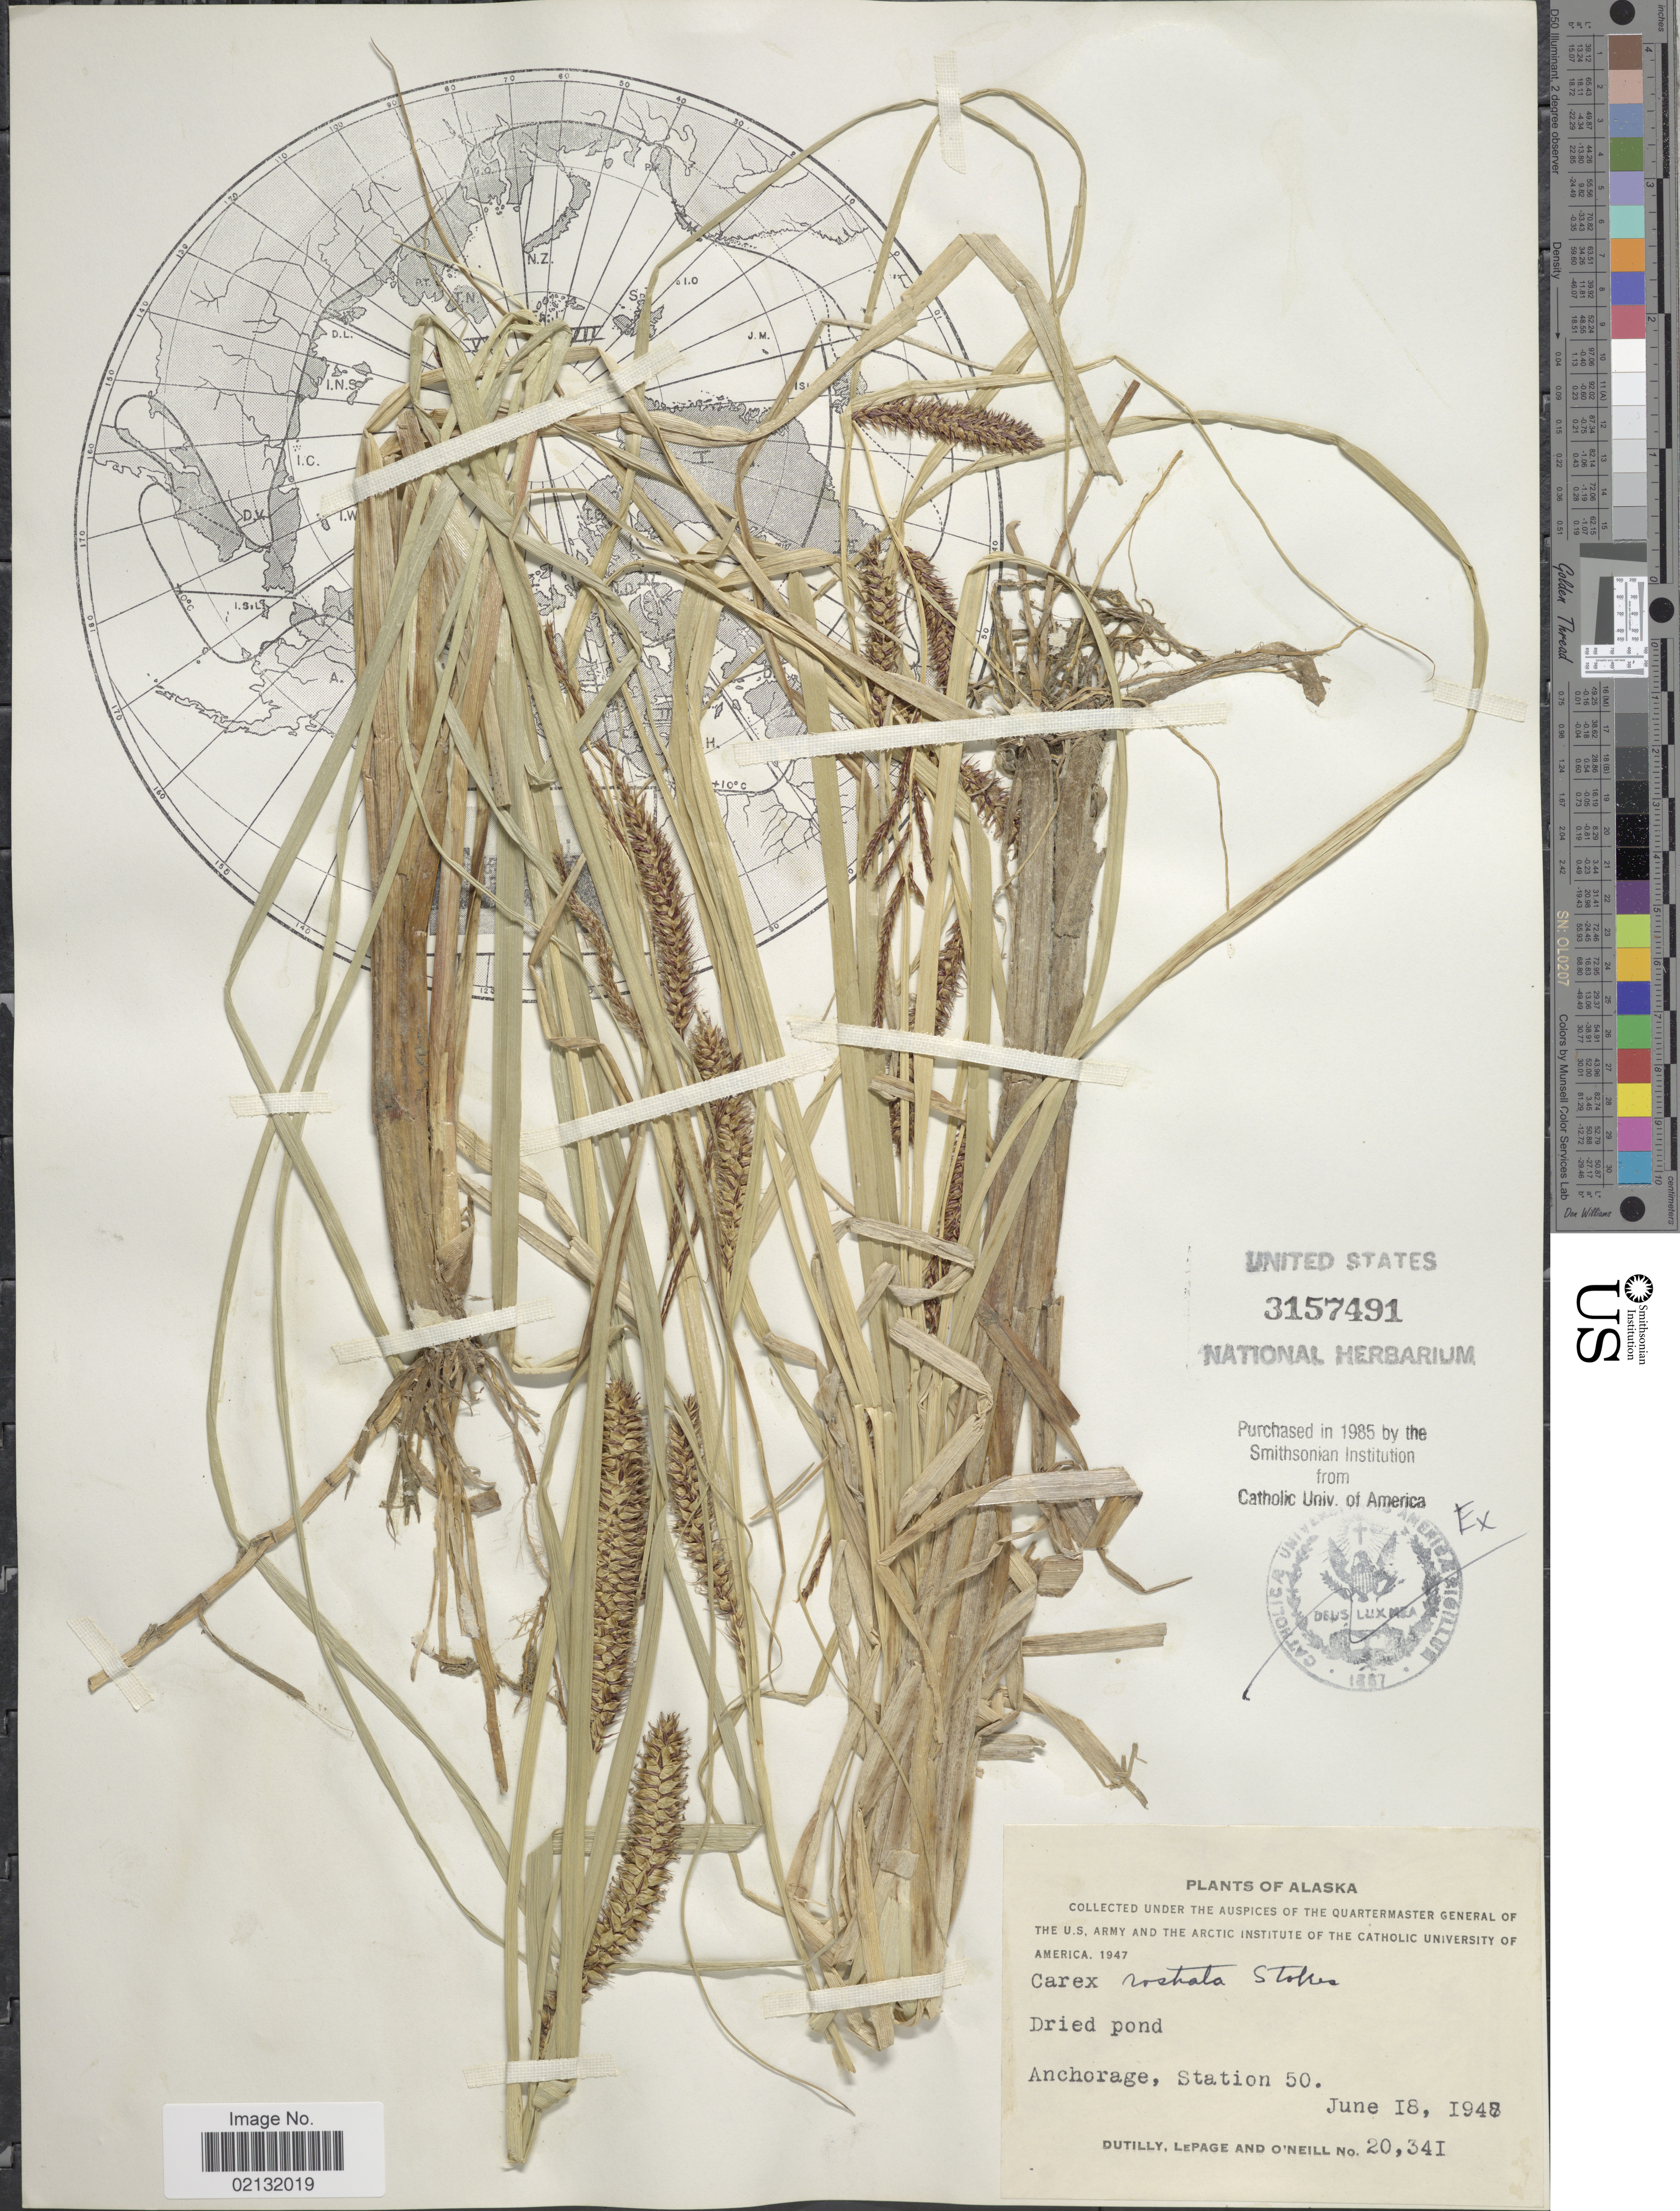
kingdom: Plantae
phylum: Tracheophyta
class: Liliopsida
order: Poales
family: Cyperaceae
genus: Carex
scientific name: Carex rostrata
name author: Stokes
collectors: -. Dutilly, -. LePage & O' Neill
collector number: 20341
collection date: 1947-06-18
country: United States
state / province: Alaska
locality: Anchorage, Station 50.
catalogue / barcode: US 3157491